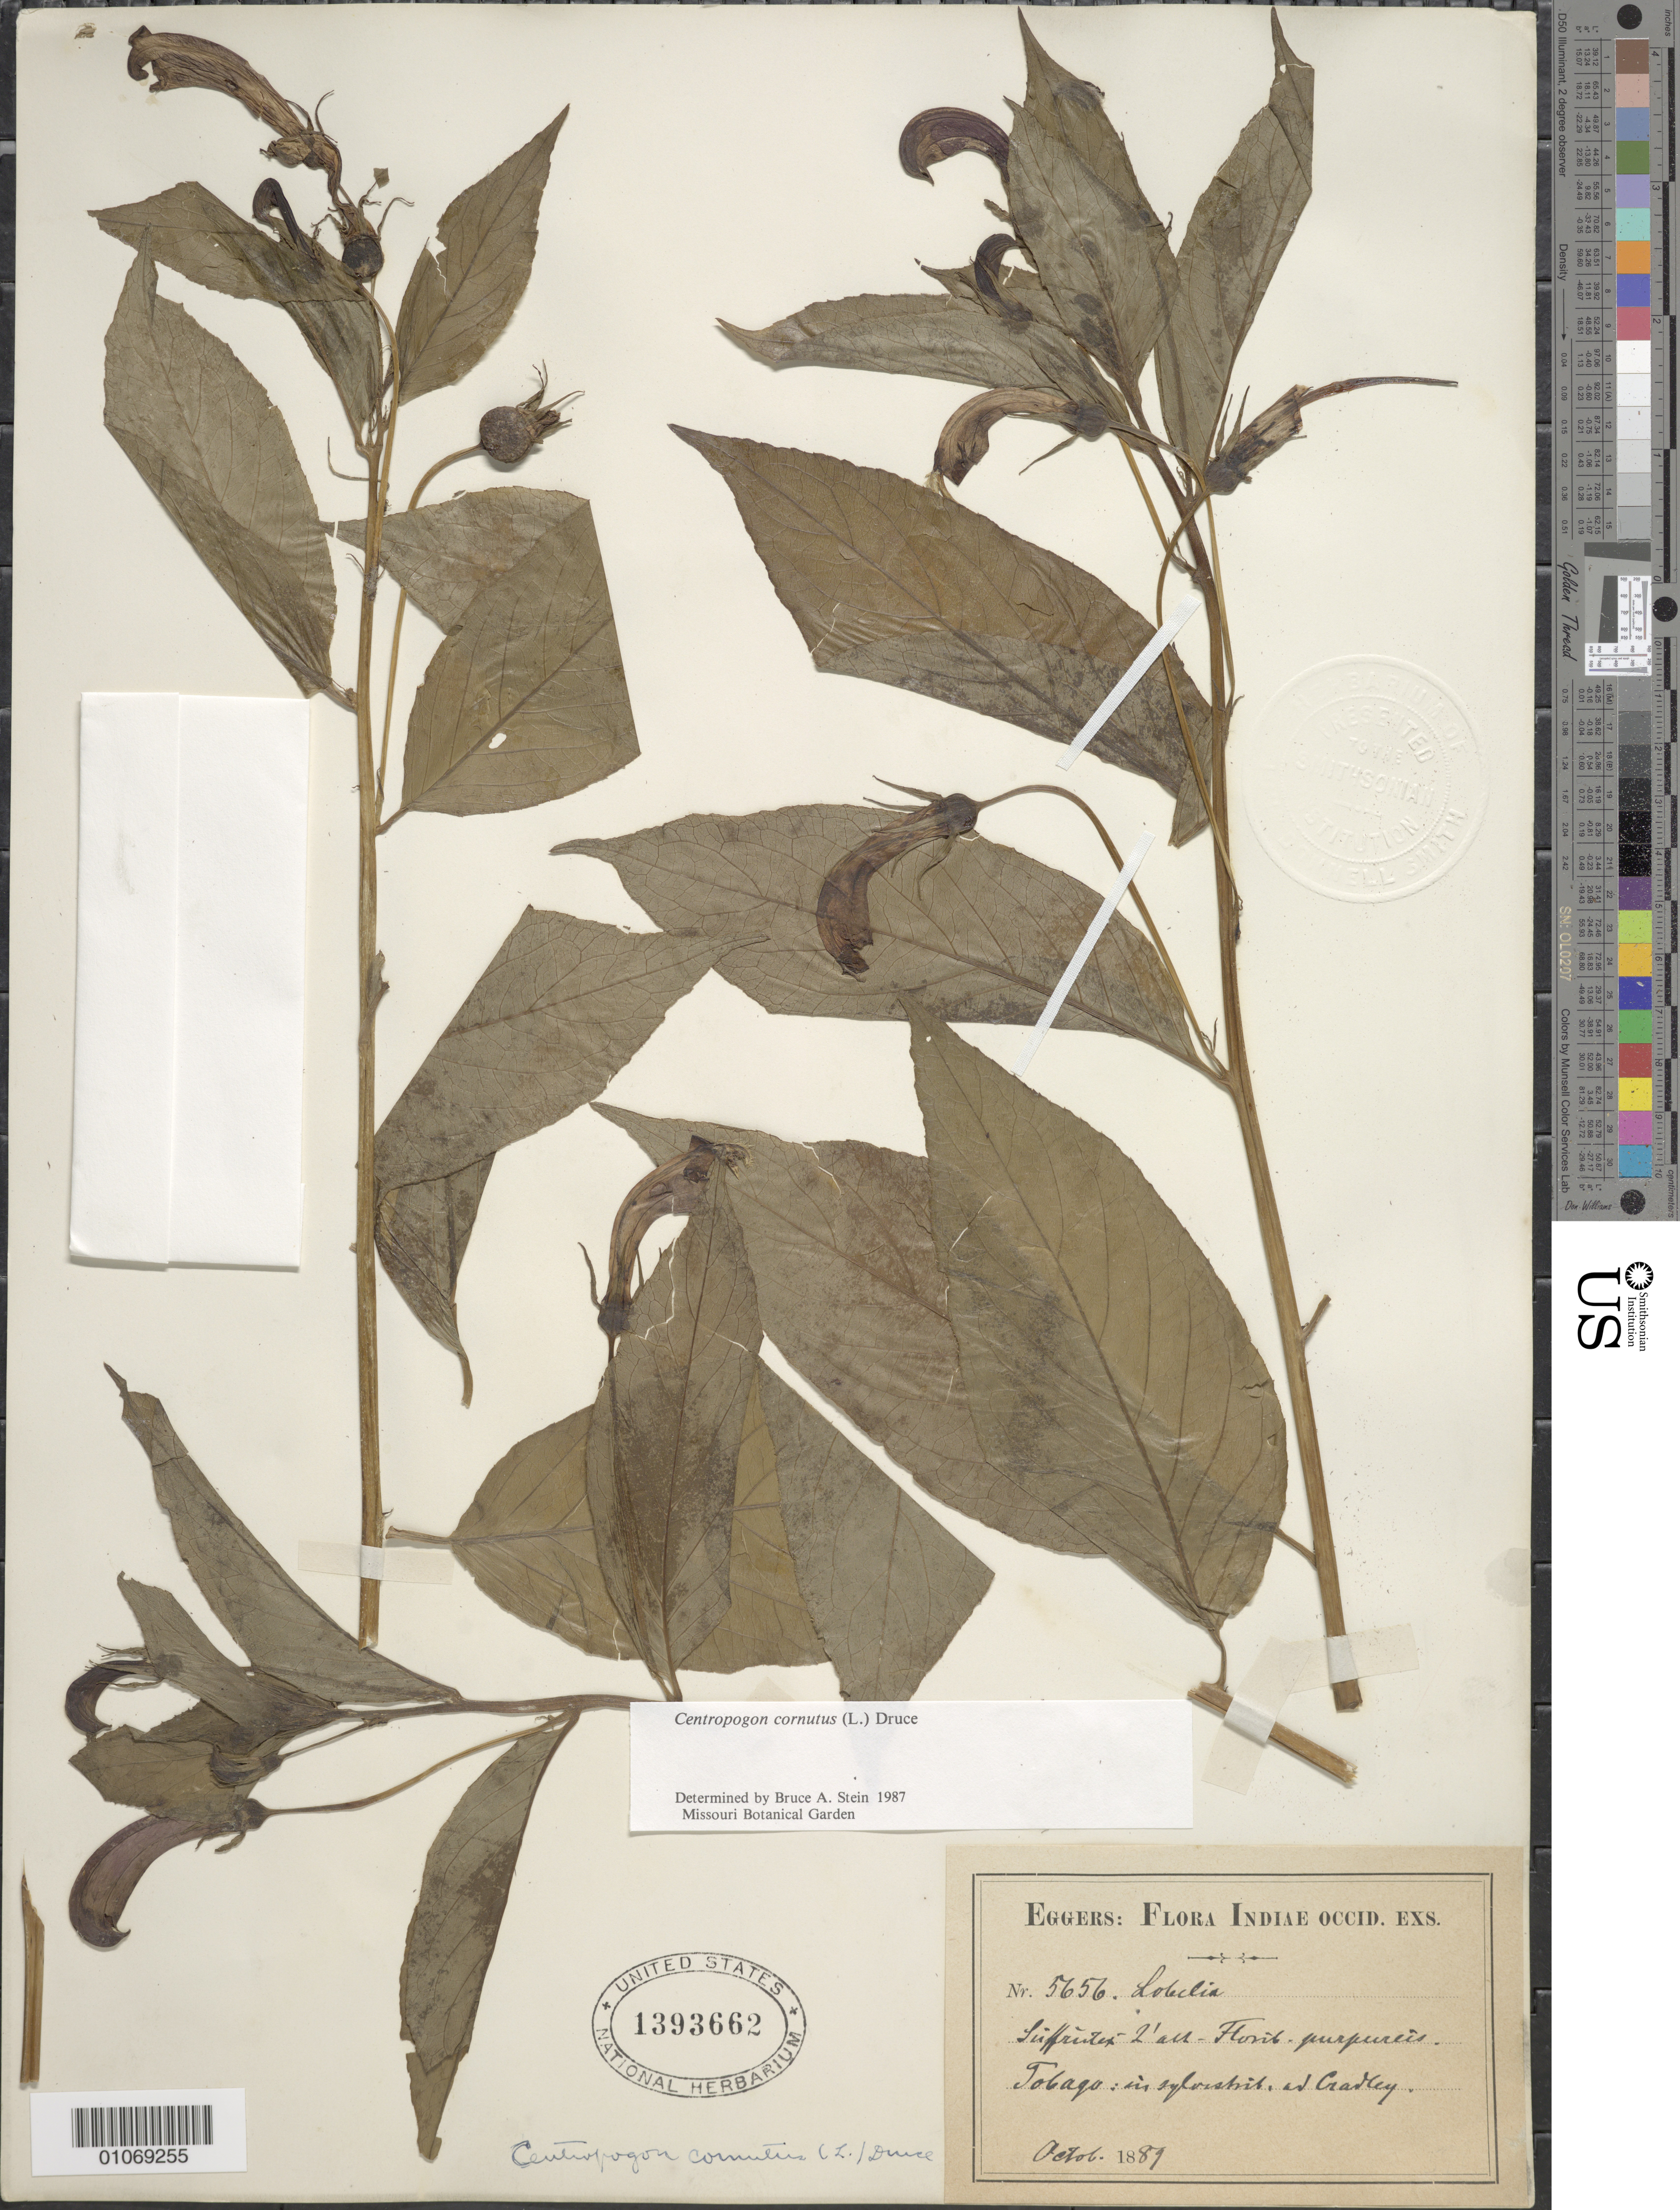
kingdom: Plantae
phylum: Tracheophyta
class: Magnoliopsida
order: Asterales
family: Campanulaceae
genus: Centropogon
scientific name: Centropogon cornutus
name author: (L.) Druce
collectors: H. F. A. von Eggers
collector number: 5656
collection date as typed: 01 Oct 1889 to 31 Oct 1889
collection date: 1889-10-01/1889-10-31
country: Trinidad and Tobago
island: Tobago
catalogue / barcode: US 1393662